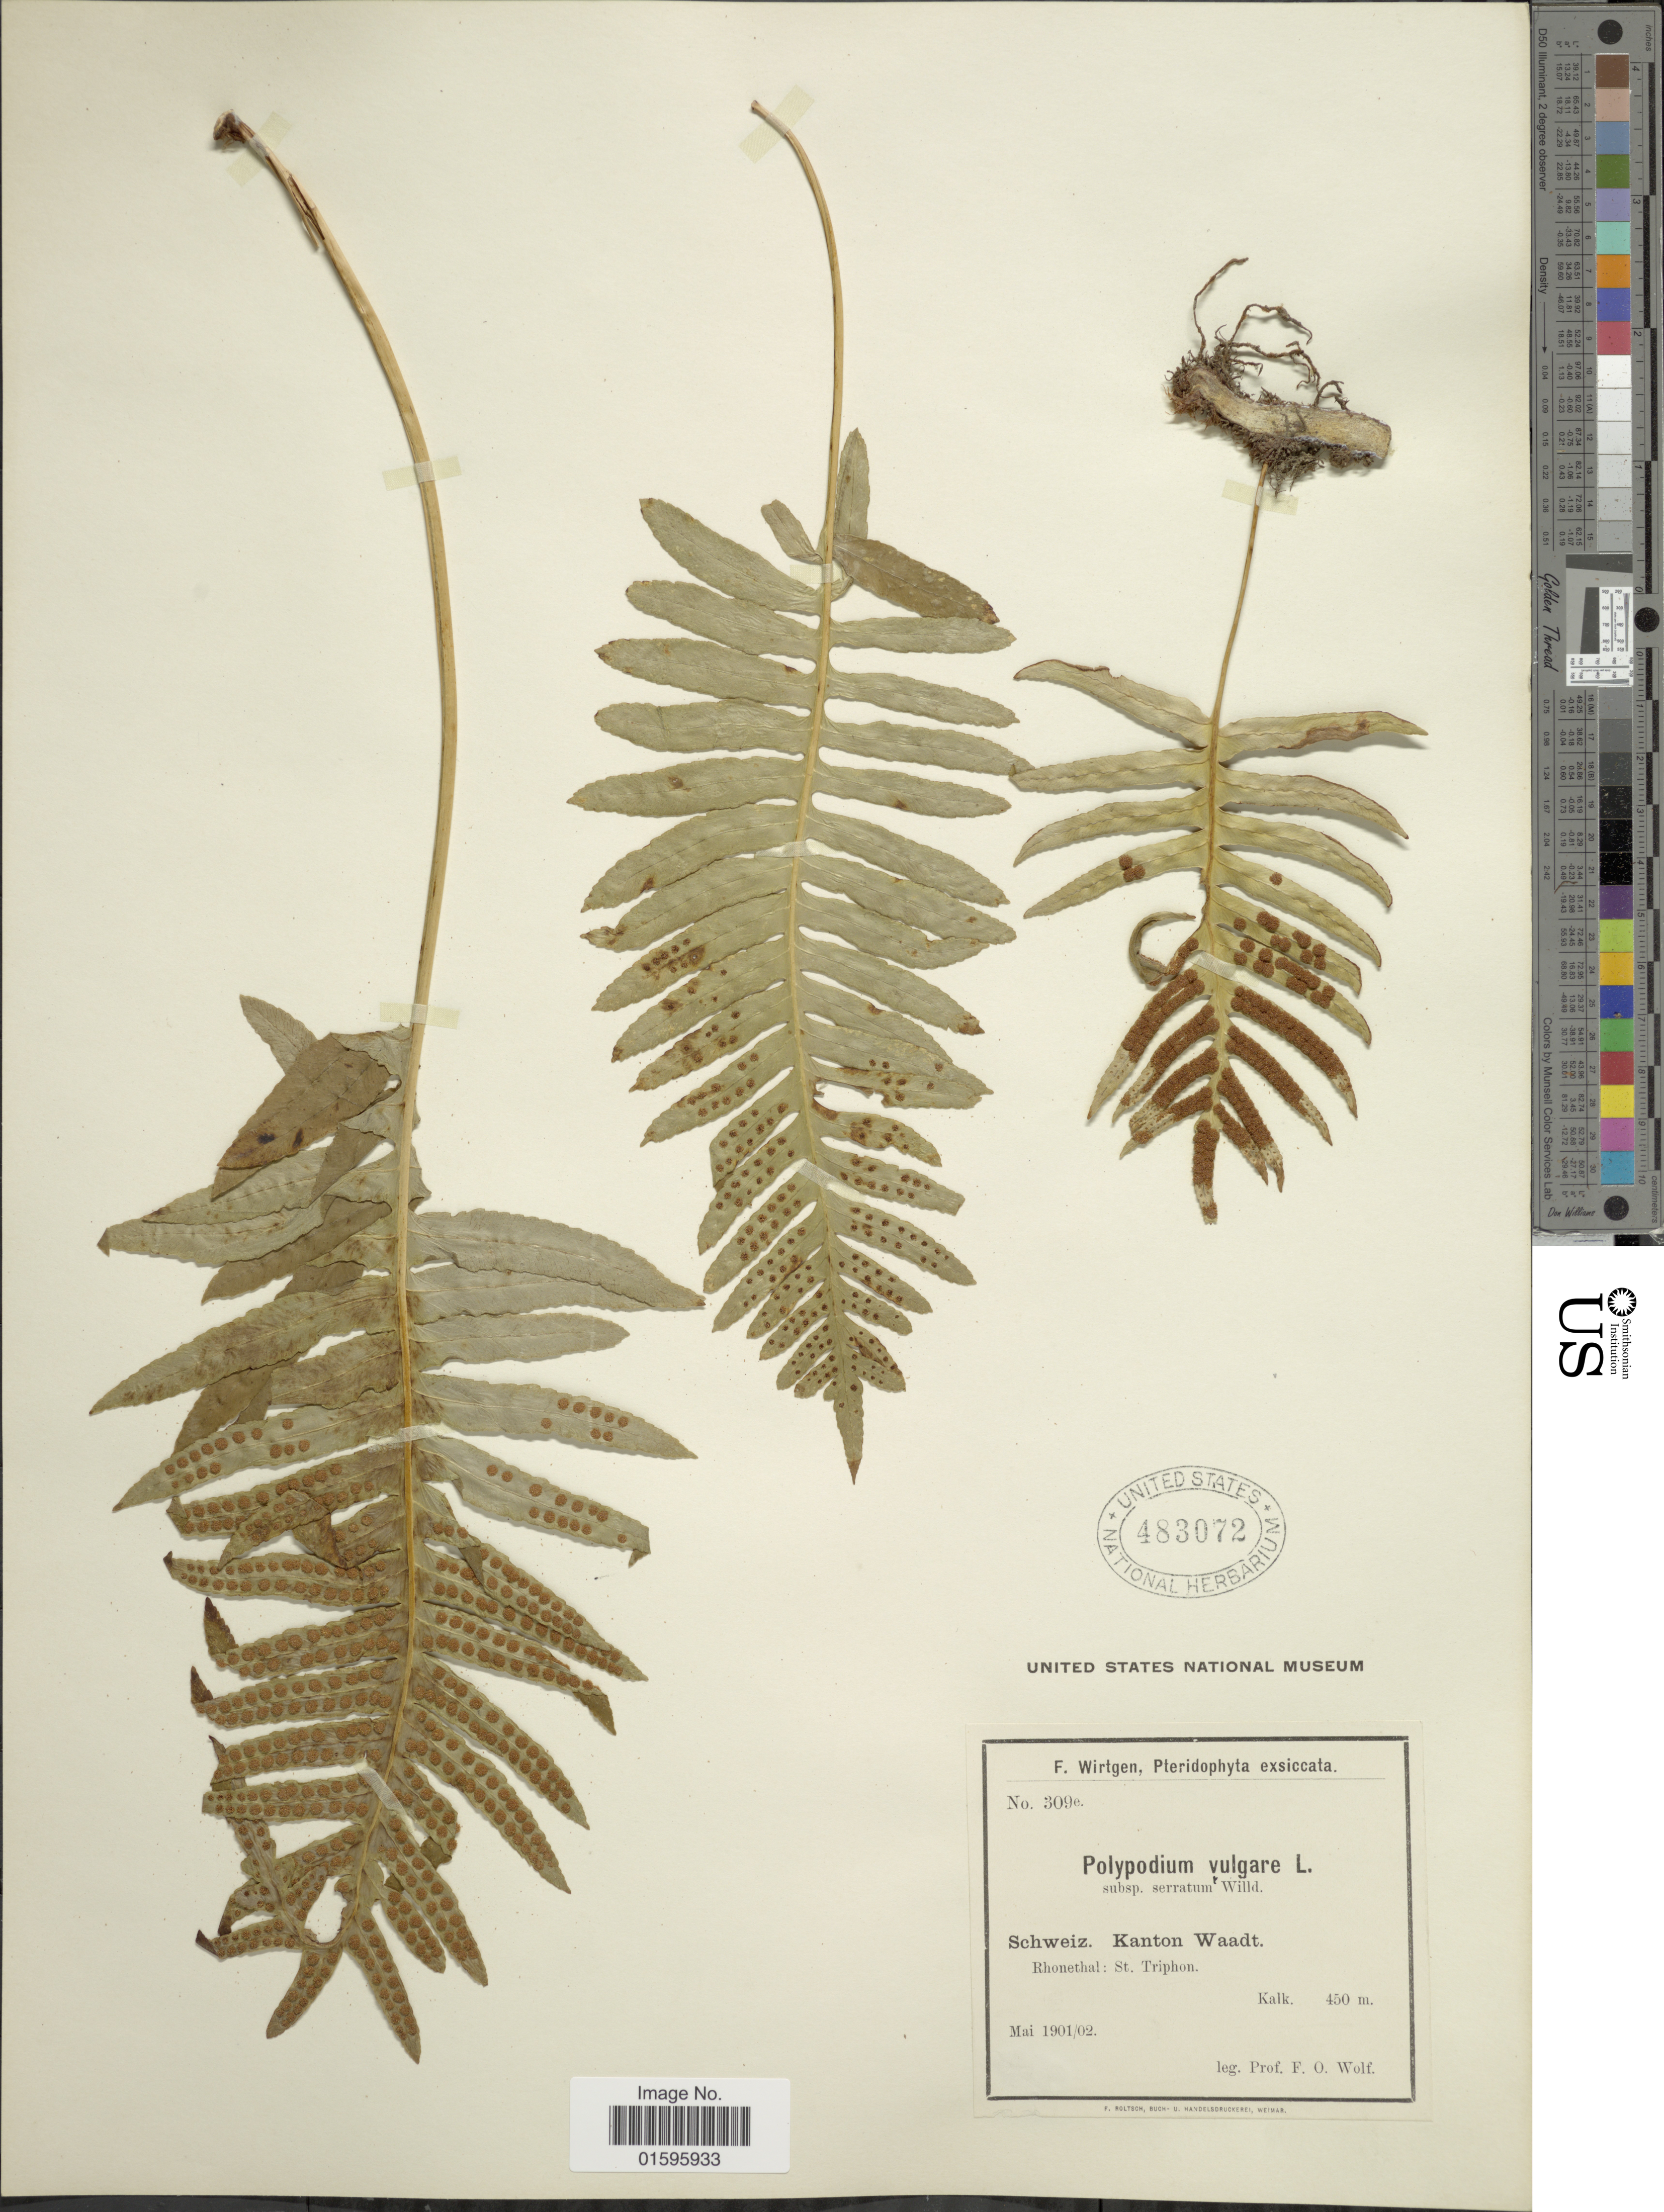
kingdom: Plantae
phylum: Tracheophyta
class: Polypodiopsida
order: Polypodiales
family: Polypodiaceae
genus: Polypodium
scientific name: Polypodium interjectum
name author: Shivas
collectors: F. Wolf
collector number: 309e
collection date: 1901-05/1902-05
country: Switzerland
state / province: Vaud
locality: Schweiz, Kanton Waadt, Rhonethal: St. Triphon, Kalk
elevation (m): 450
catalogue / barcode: US 483072